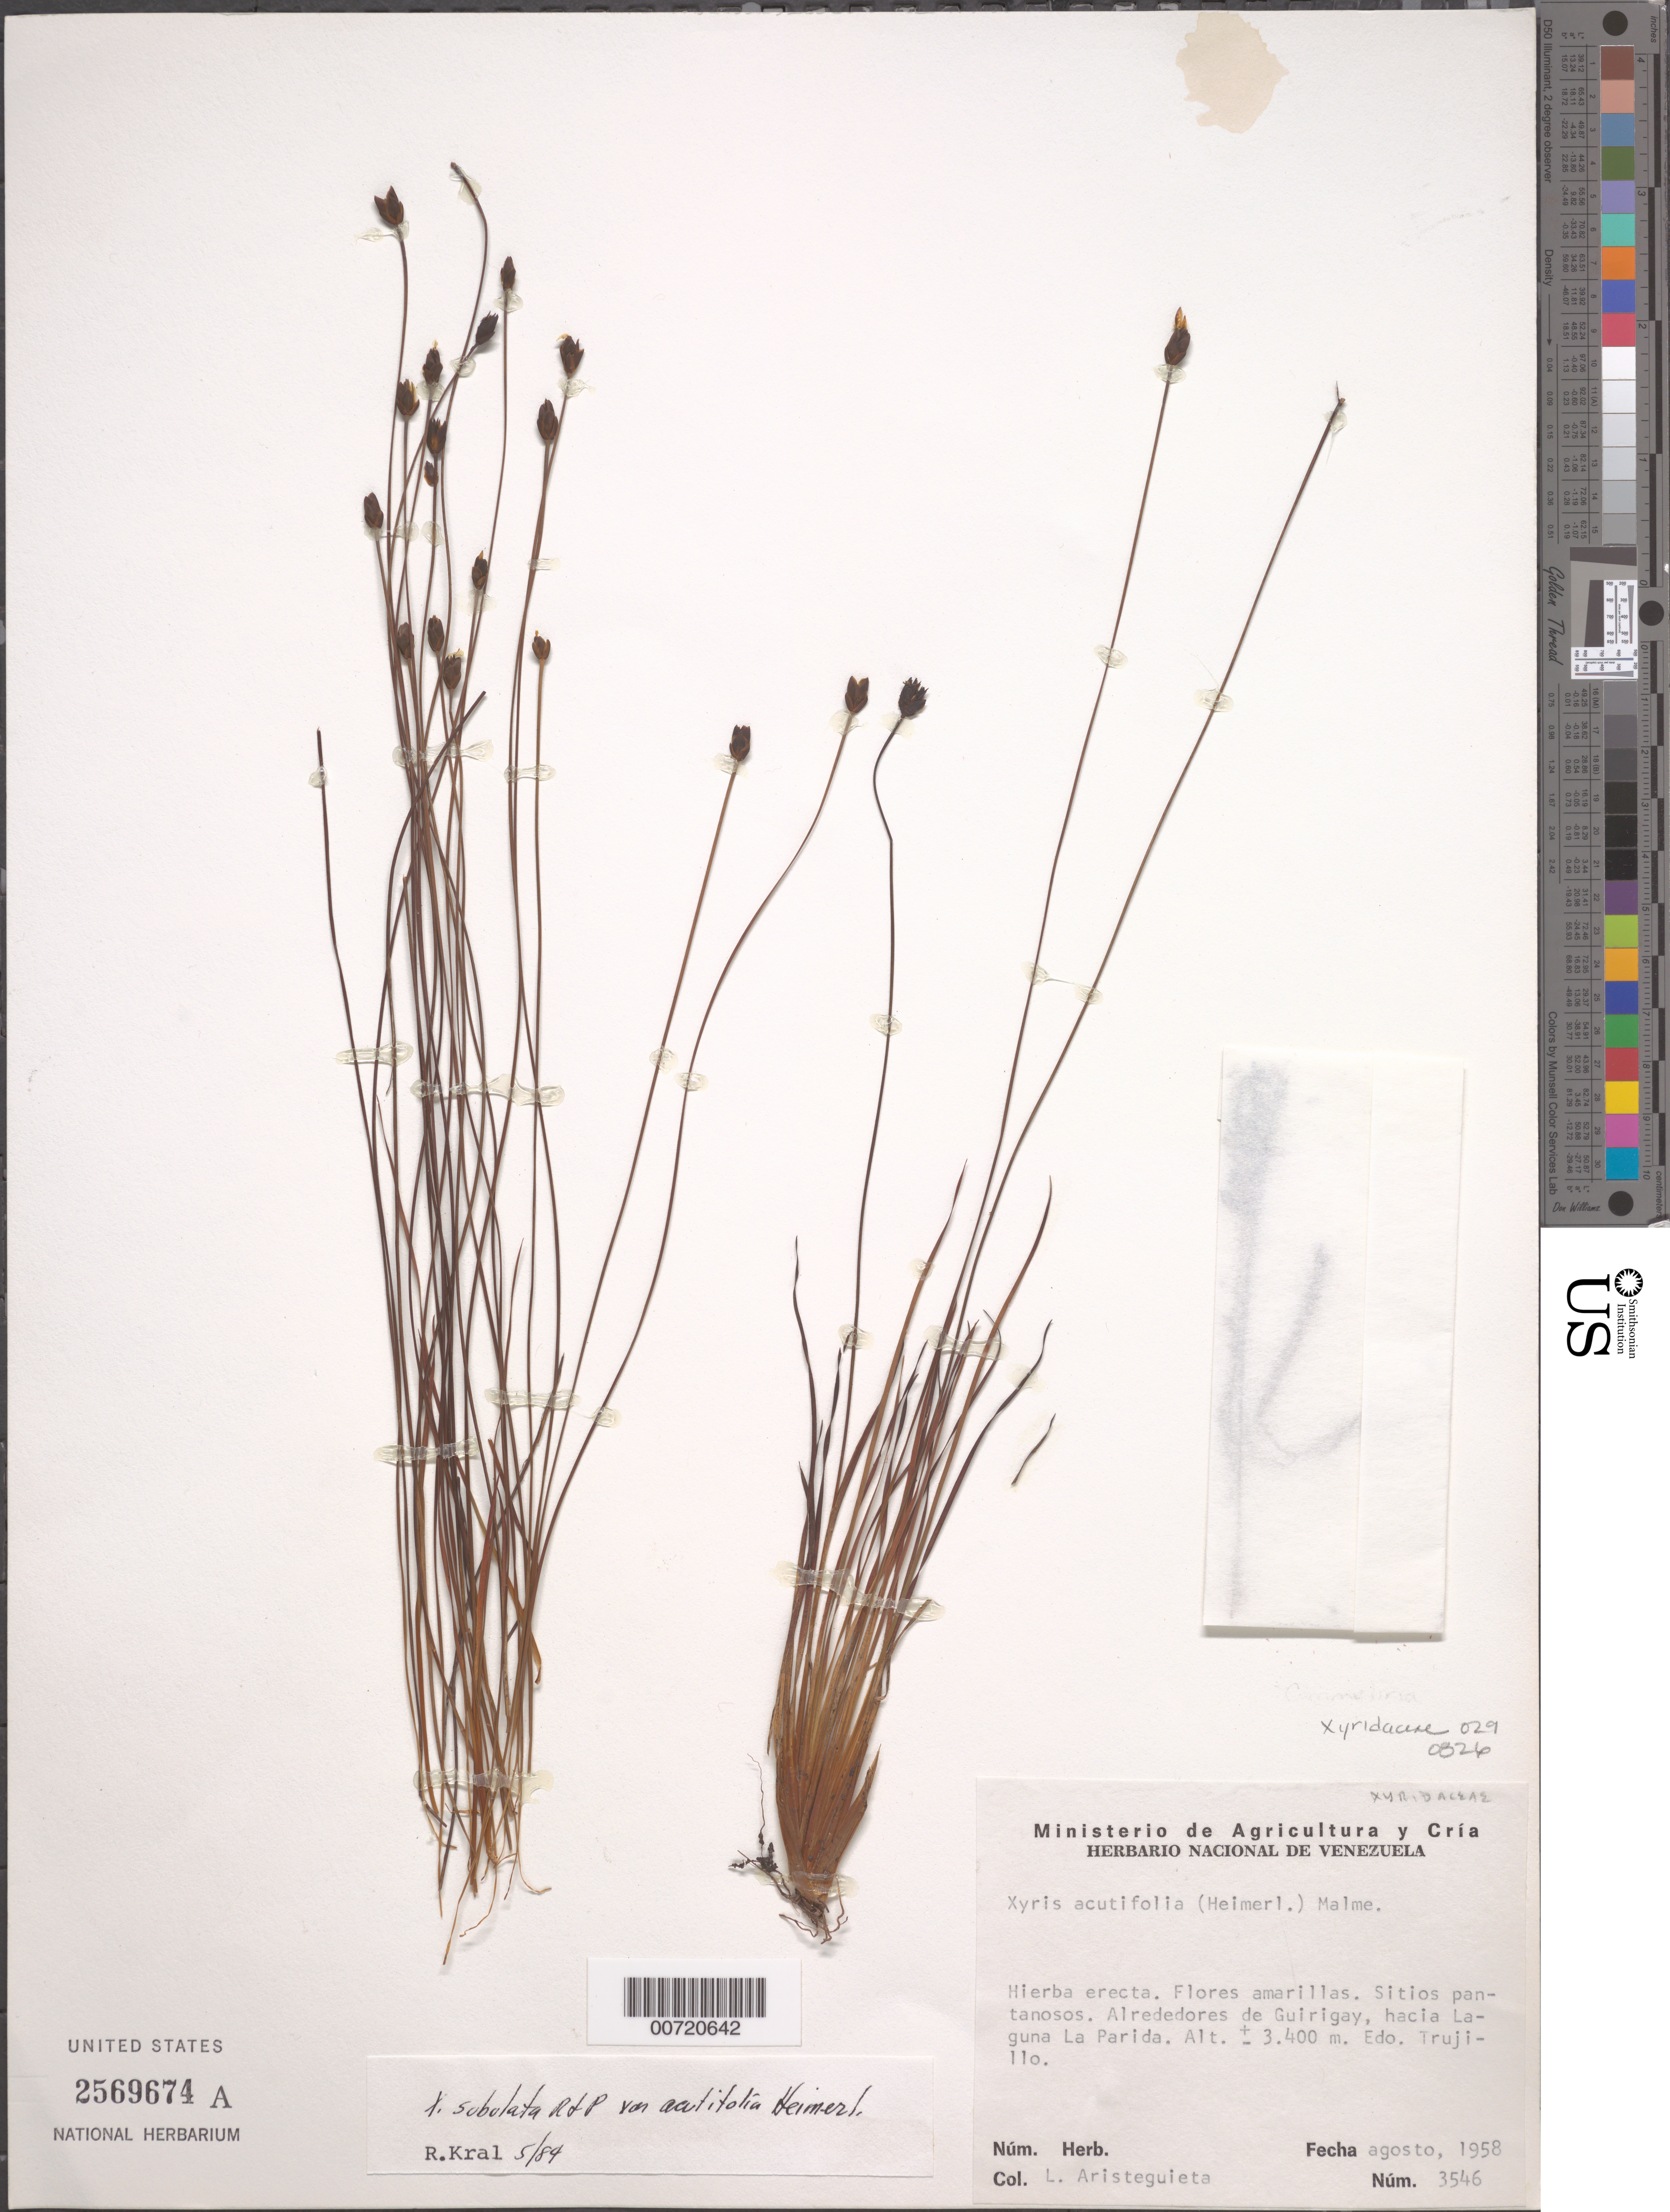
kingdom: Plantae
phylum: Tracheophyta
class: Liliopsida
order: Poales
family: Xyridaceae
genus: Xyris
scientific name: Xyris subulata var. acutifolia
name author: Ruiz & Pav.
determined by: Kral, Robert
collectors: L. Aristeguieta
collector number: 3546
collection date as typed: Aug 1958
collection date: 1958-08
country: Venezuela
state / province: Trujillo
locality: Alrededores de Guirigay, hacia Laguna La Parida.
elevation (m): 3400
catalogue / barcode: US 2569674A